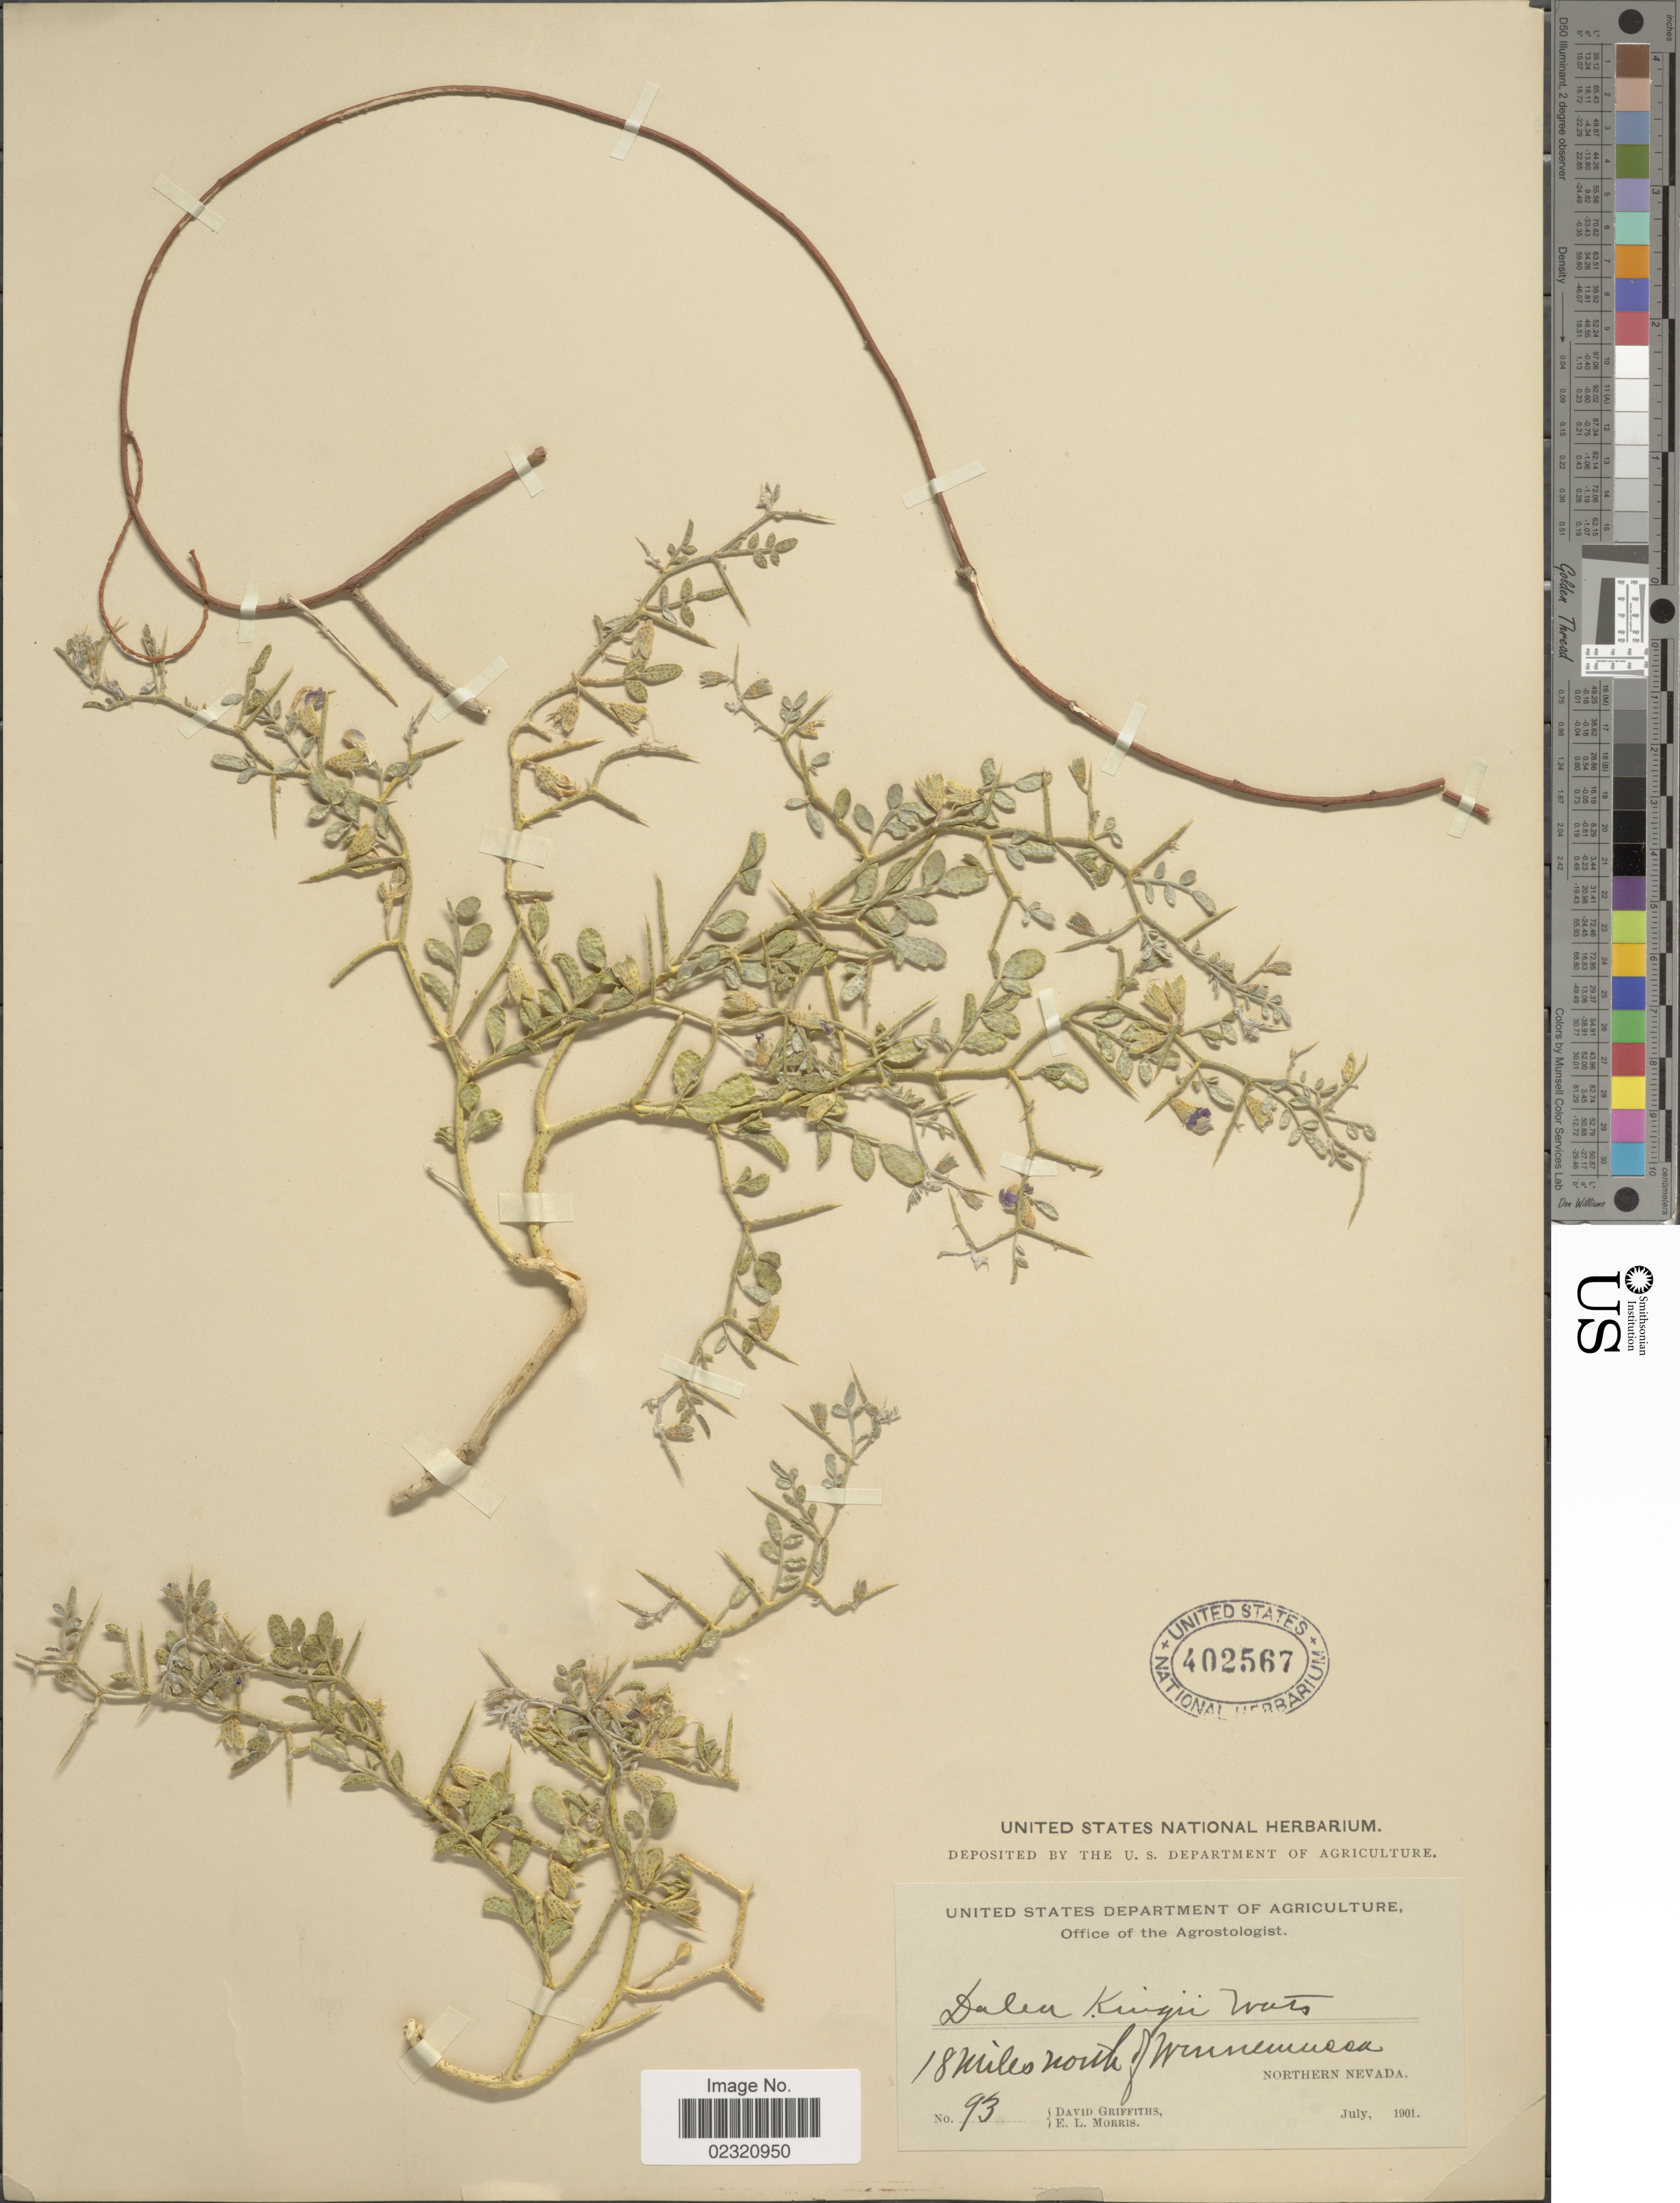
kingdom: Plantae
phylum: Tracheophyta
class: Magnoliopsida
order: Fabales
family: Fabaceae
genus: Psorothamnus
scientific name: Psorothamnus kingii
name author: (S. Watson) Barneby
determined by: Strong, M. T., (US), Smithsonian Institution - National Museum of Natural History (UNITED STATES)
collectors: D. Griffiths & E. Morris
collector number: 93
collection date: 1901-07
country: United States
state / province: Nevada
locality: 18 miles north of Winnemucca, Northern Nevada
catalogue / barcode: US 402567